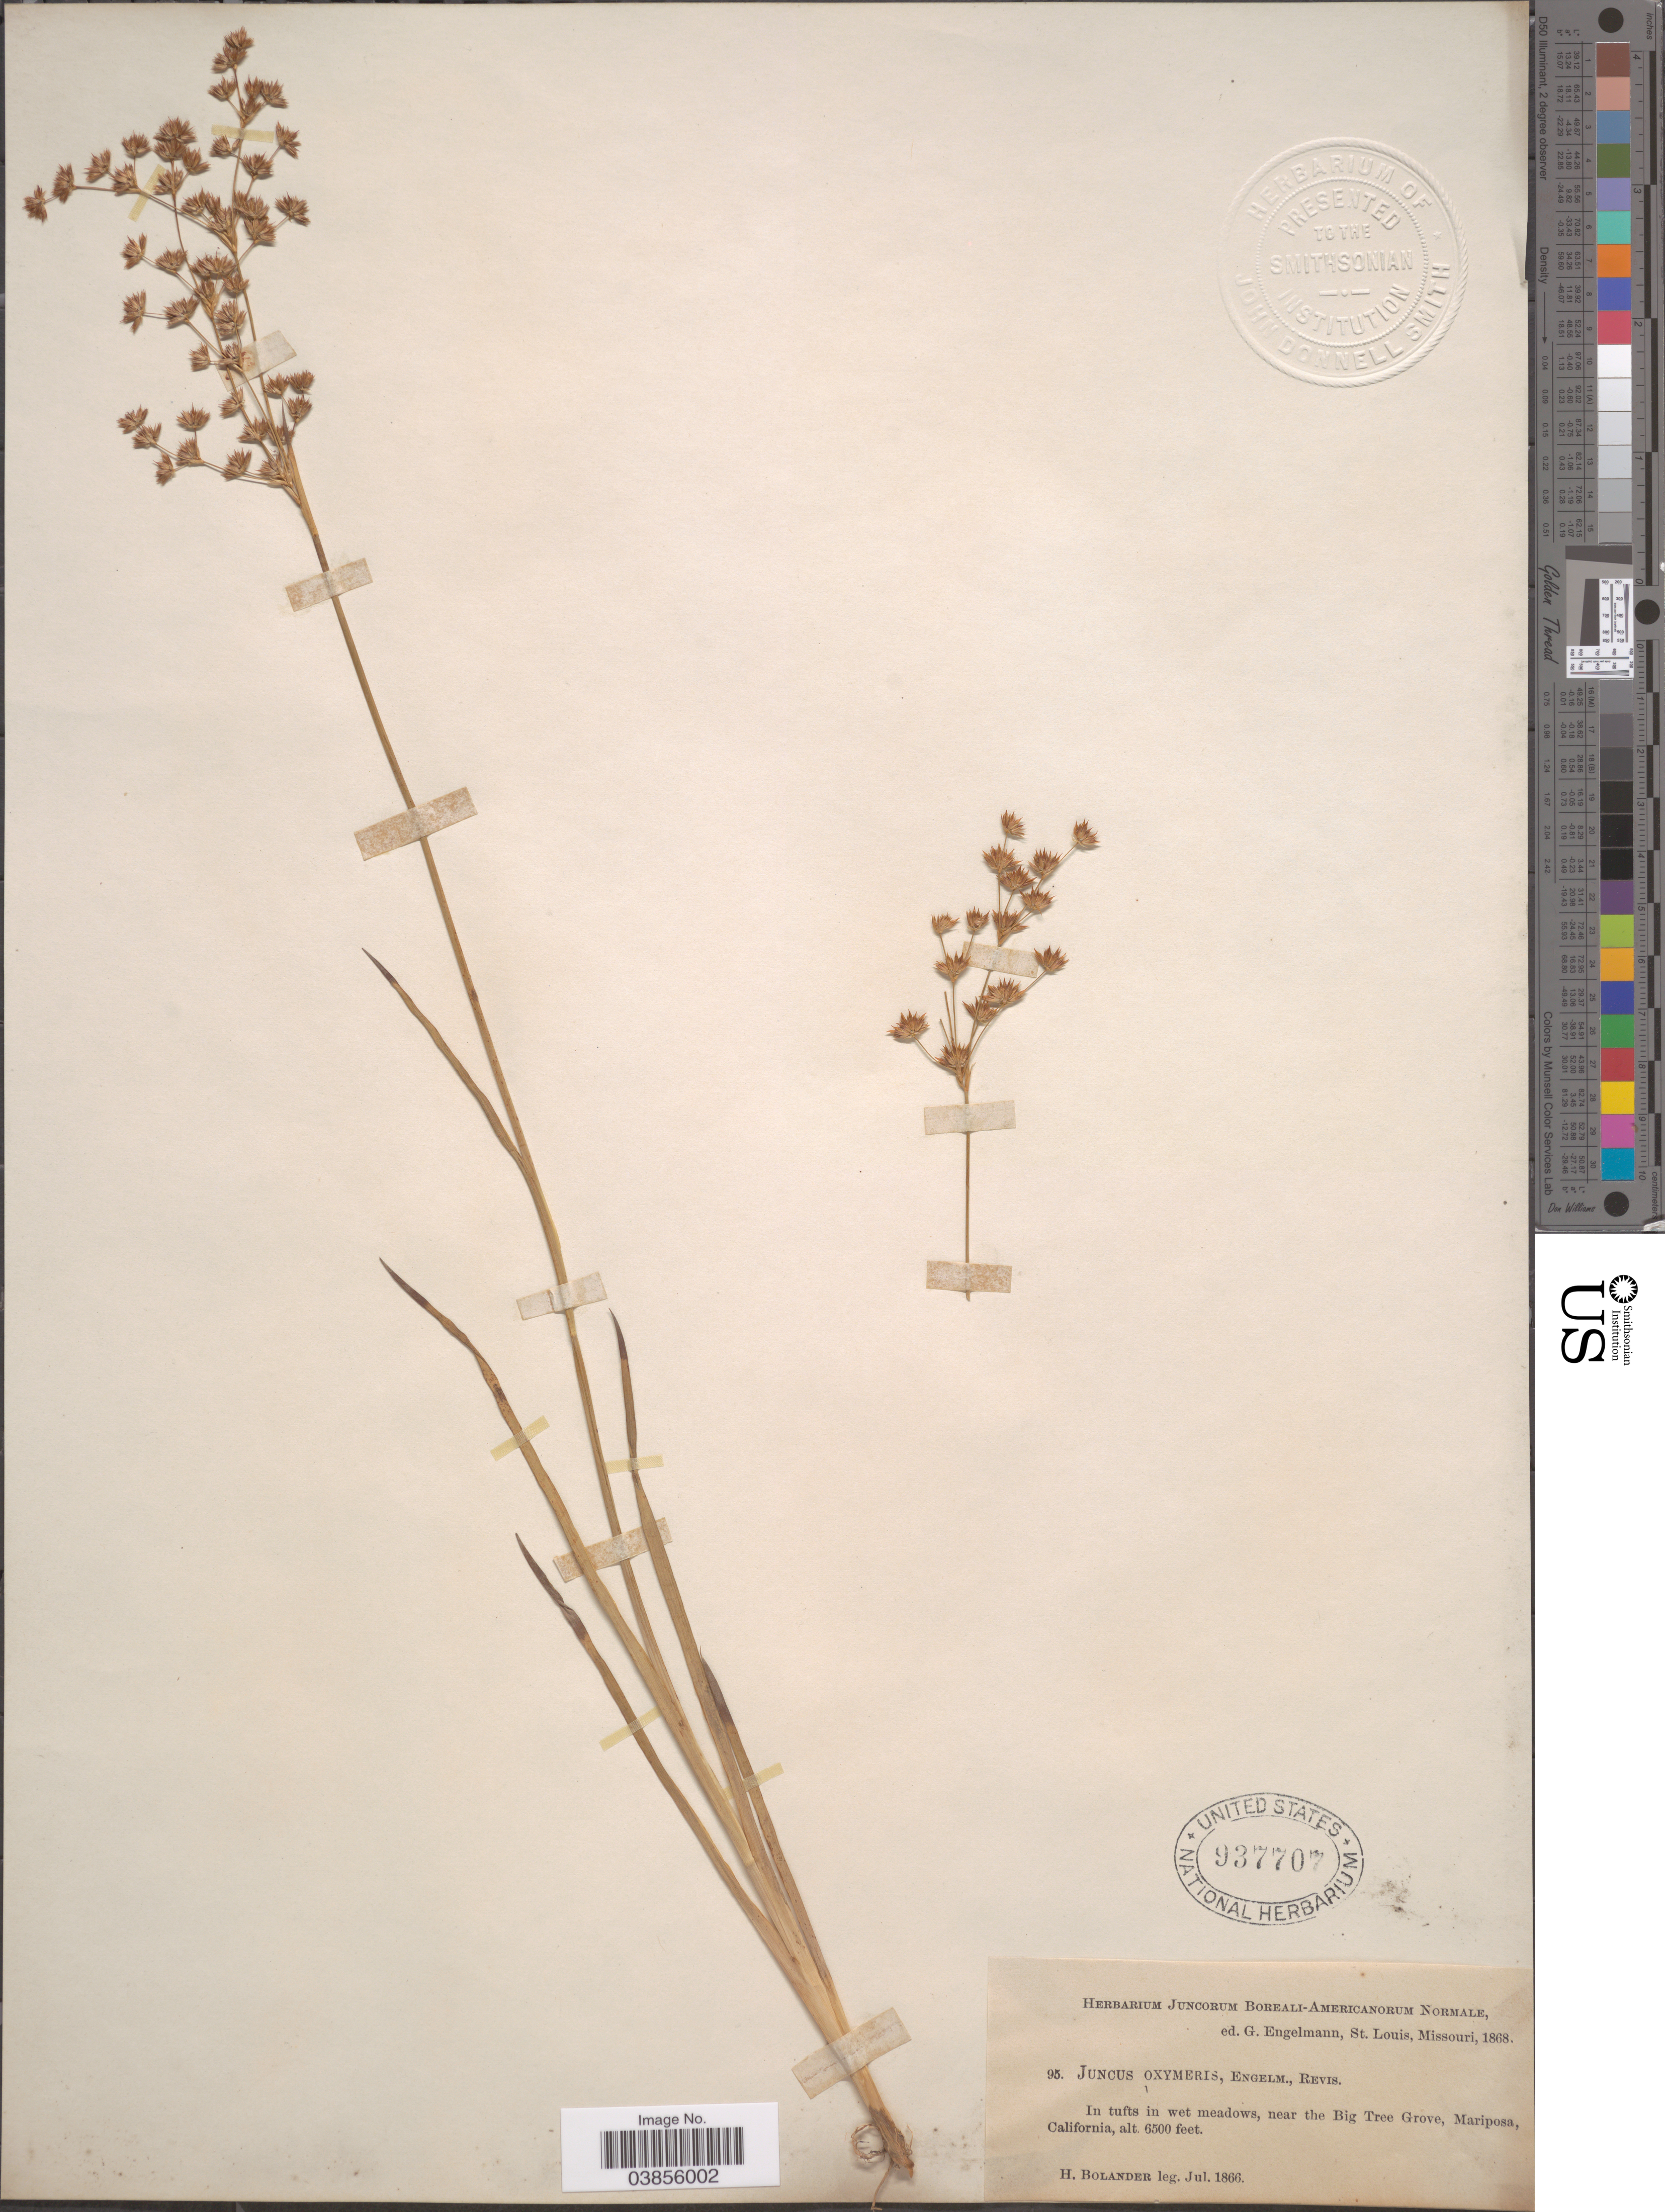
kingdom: Plantae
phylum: Tracheophyta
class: Liliopsida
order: Poales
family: Juncaceae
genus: Juncus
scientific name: Juncus oxymeris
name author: Engelm.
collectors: H. Bolander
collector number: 95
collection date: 1866-07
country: United States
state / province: California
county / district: Mariposa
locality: Near the Big Tree Grove, Mariposa.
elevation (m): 1981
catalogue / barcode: US 937707